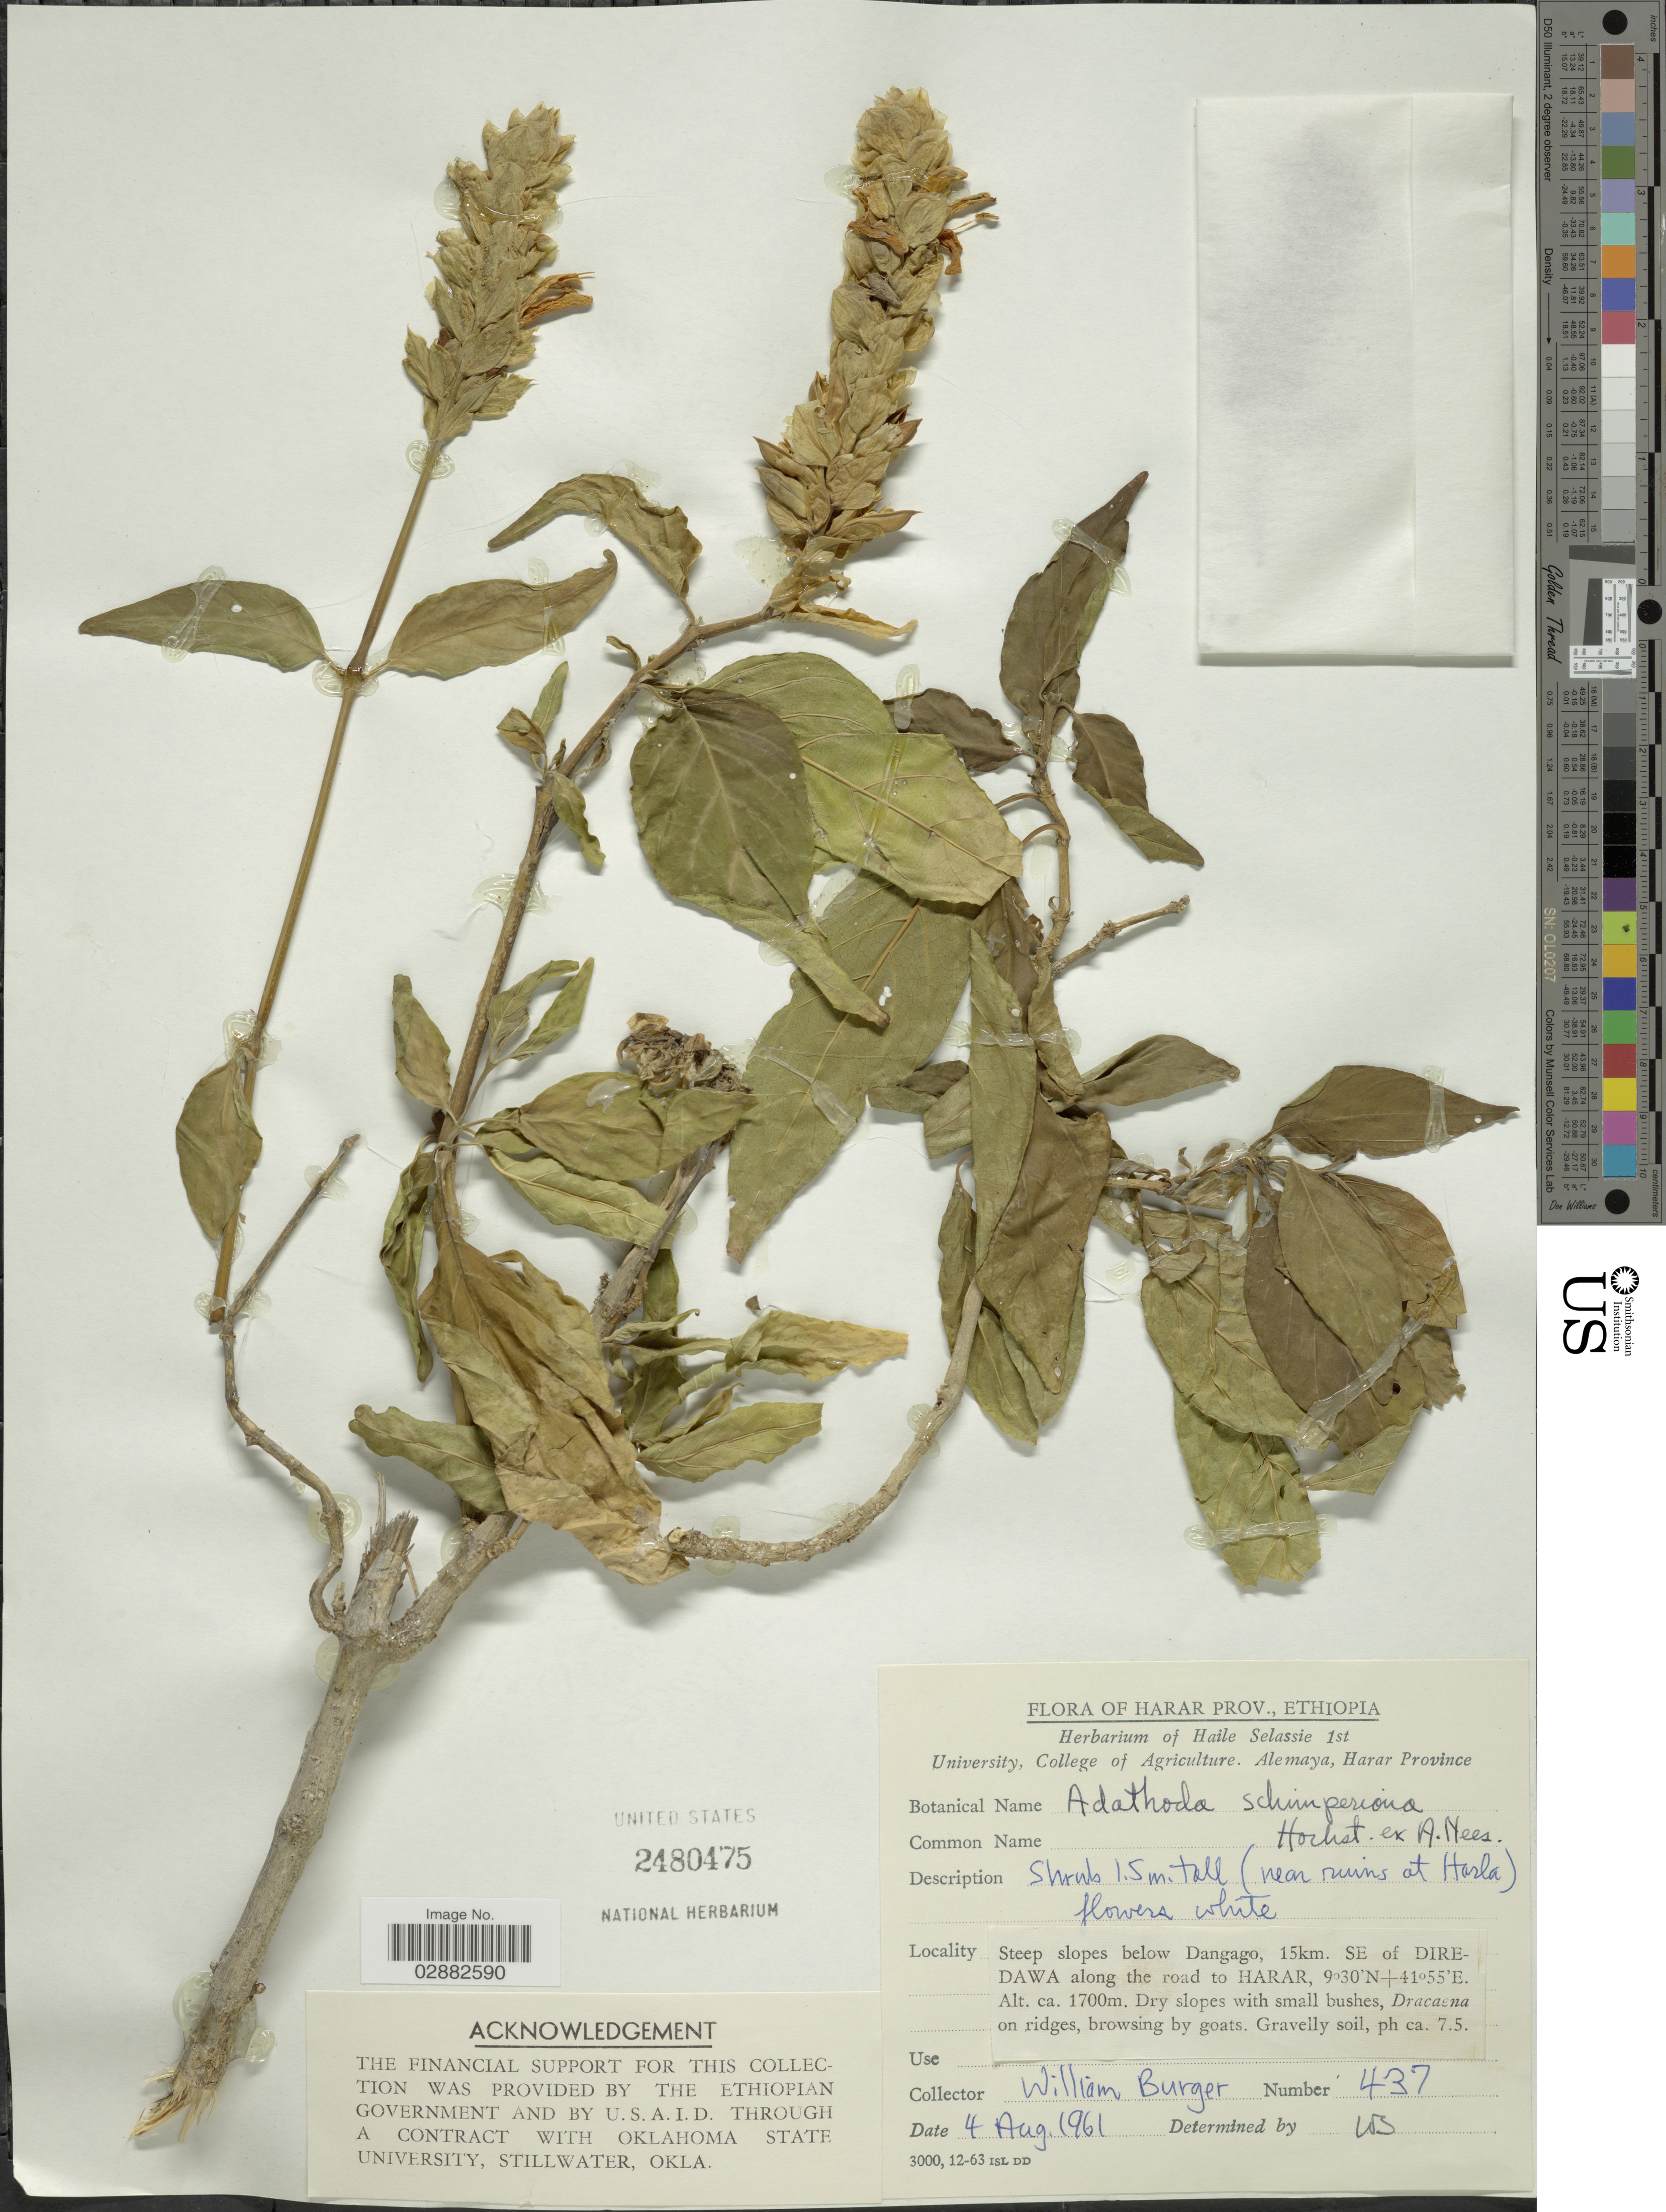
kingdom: Plantae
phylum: Tracheophyta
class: Magnoliopsida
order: Lamiales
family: Acanthaceae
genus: Justicia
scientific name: Justicia schimperiana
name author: (Hochst. ex Nees) T. Anderson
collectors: W. Burger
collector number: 437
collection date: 1961-08-04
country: Ethiopia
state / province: Dire Dawa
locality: Harar Prov., Steep slopes below Dangago, 15km. SE of Dire Dawa along the road to Harar.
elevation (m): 1700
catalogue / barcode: US 2480475